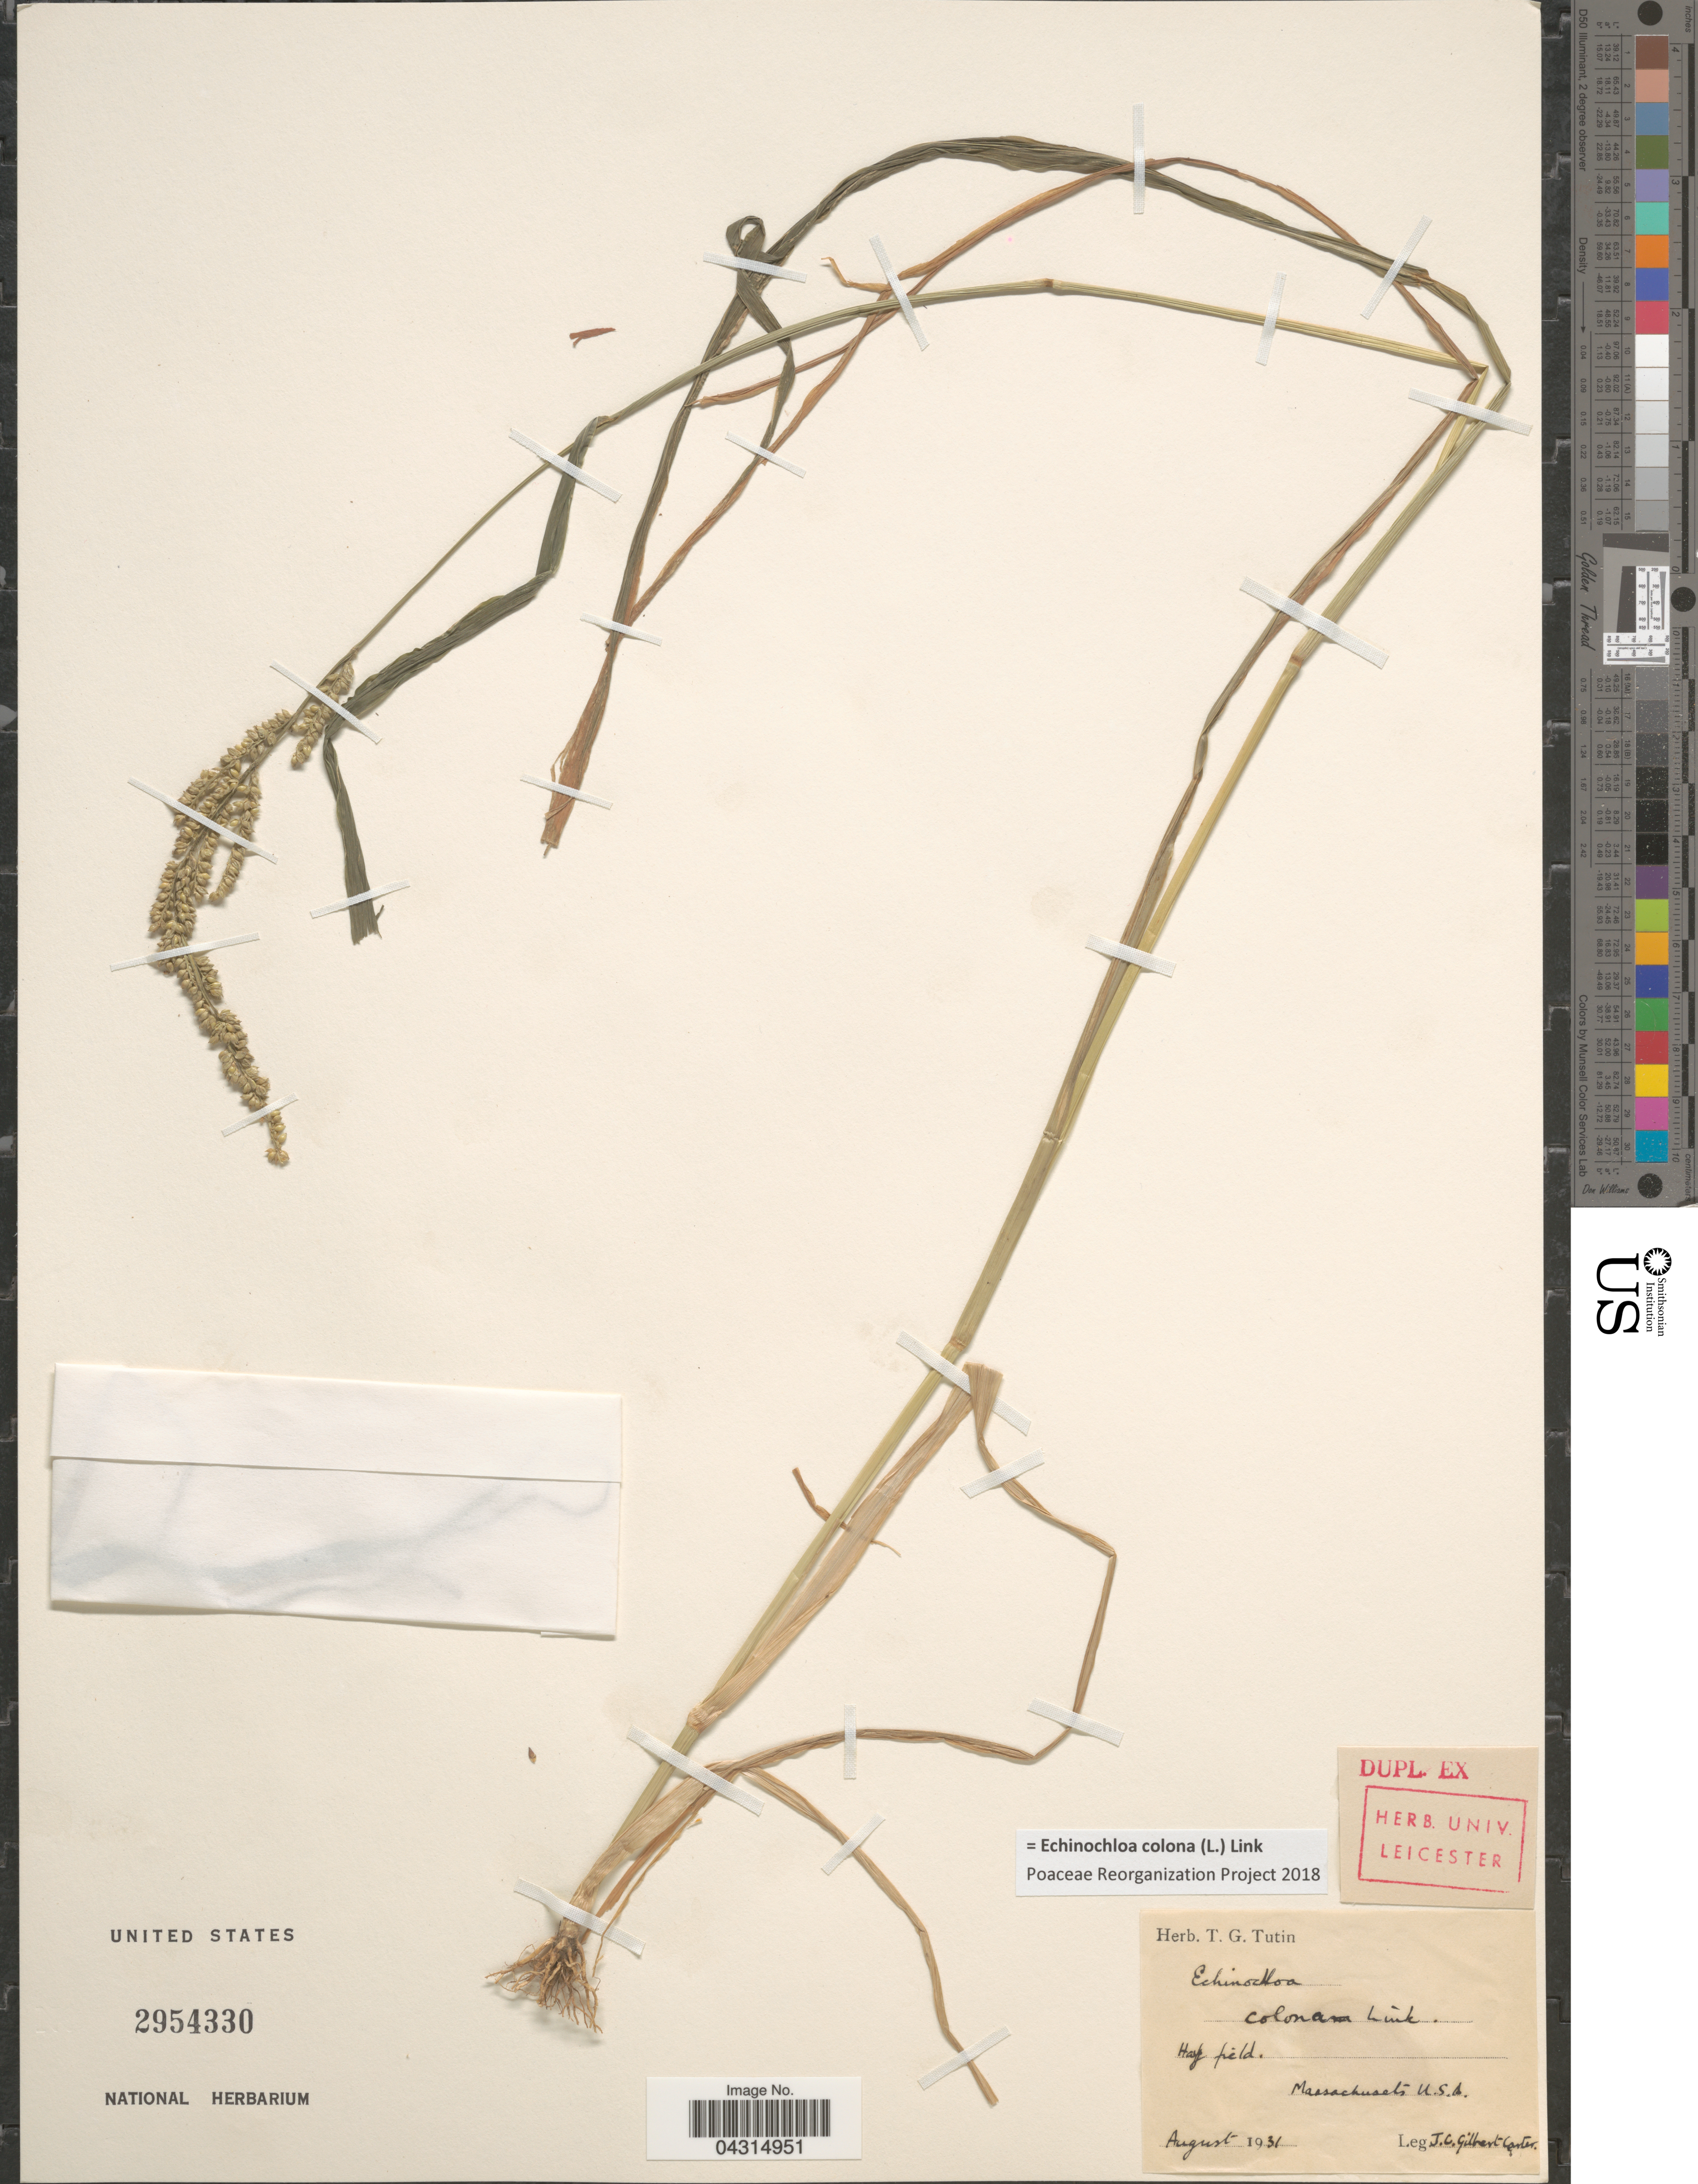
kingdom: Plantae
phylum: Tracheophyta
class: Liliopsida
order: Poales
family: Poaceae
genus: Echinochloa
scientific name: Echinochloa colona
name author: (L.) Link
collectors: J. Carter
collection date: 1931-08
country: United States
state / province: Massachusetts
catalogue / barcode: US 2954330